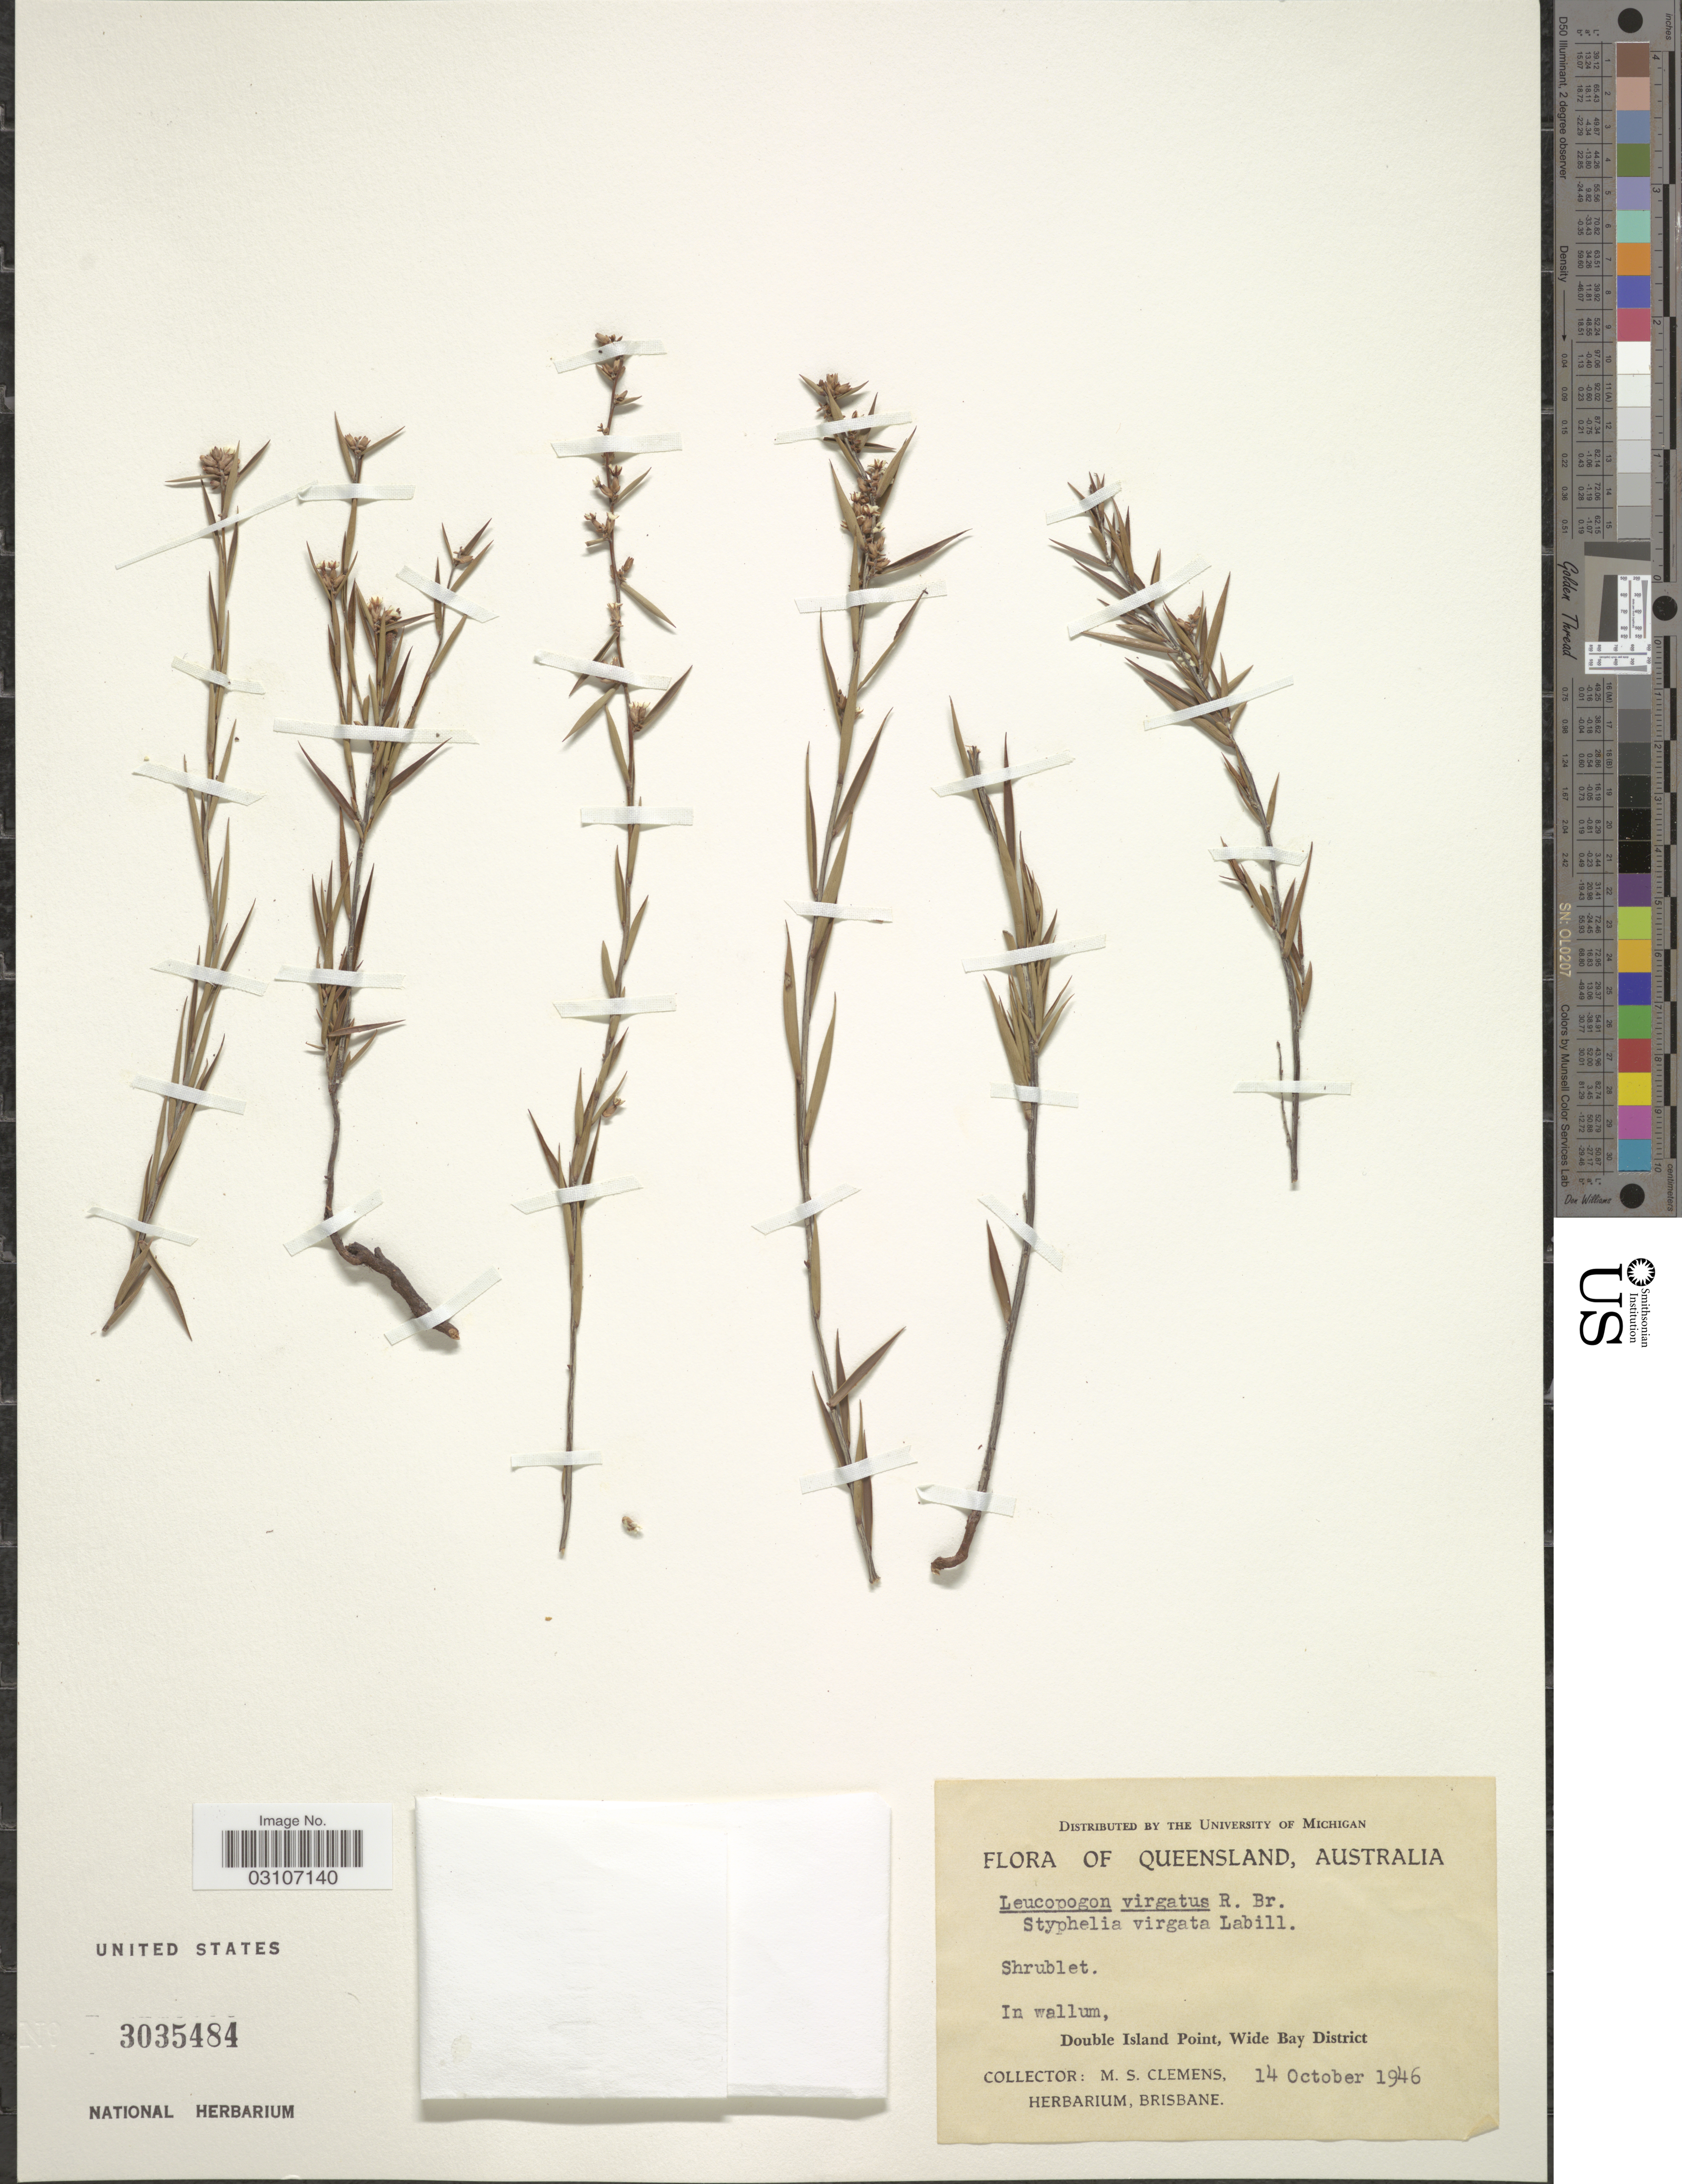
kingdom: Plantae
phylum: Tracheophyta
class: Magnoliopsida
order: Ericales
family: Ericaceae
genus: Leucopogon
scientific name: Leucopogon virgatus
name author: R. Br.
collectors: M. S. Clemens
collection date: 1946-10-14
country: Australia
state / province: Queensland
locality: In wallum, Double Island Point, Wilde Bay District.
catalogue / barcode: US 3035484